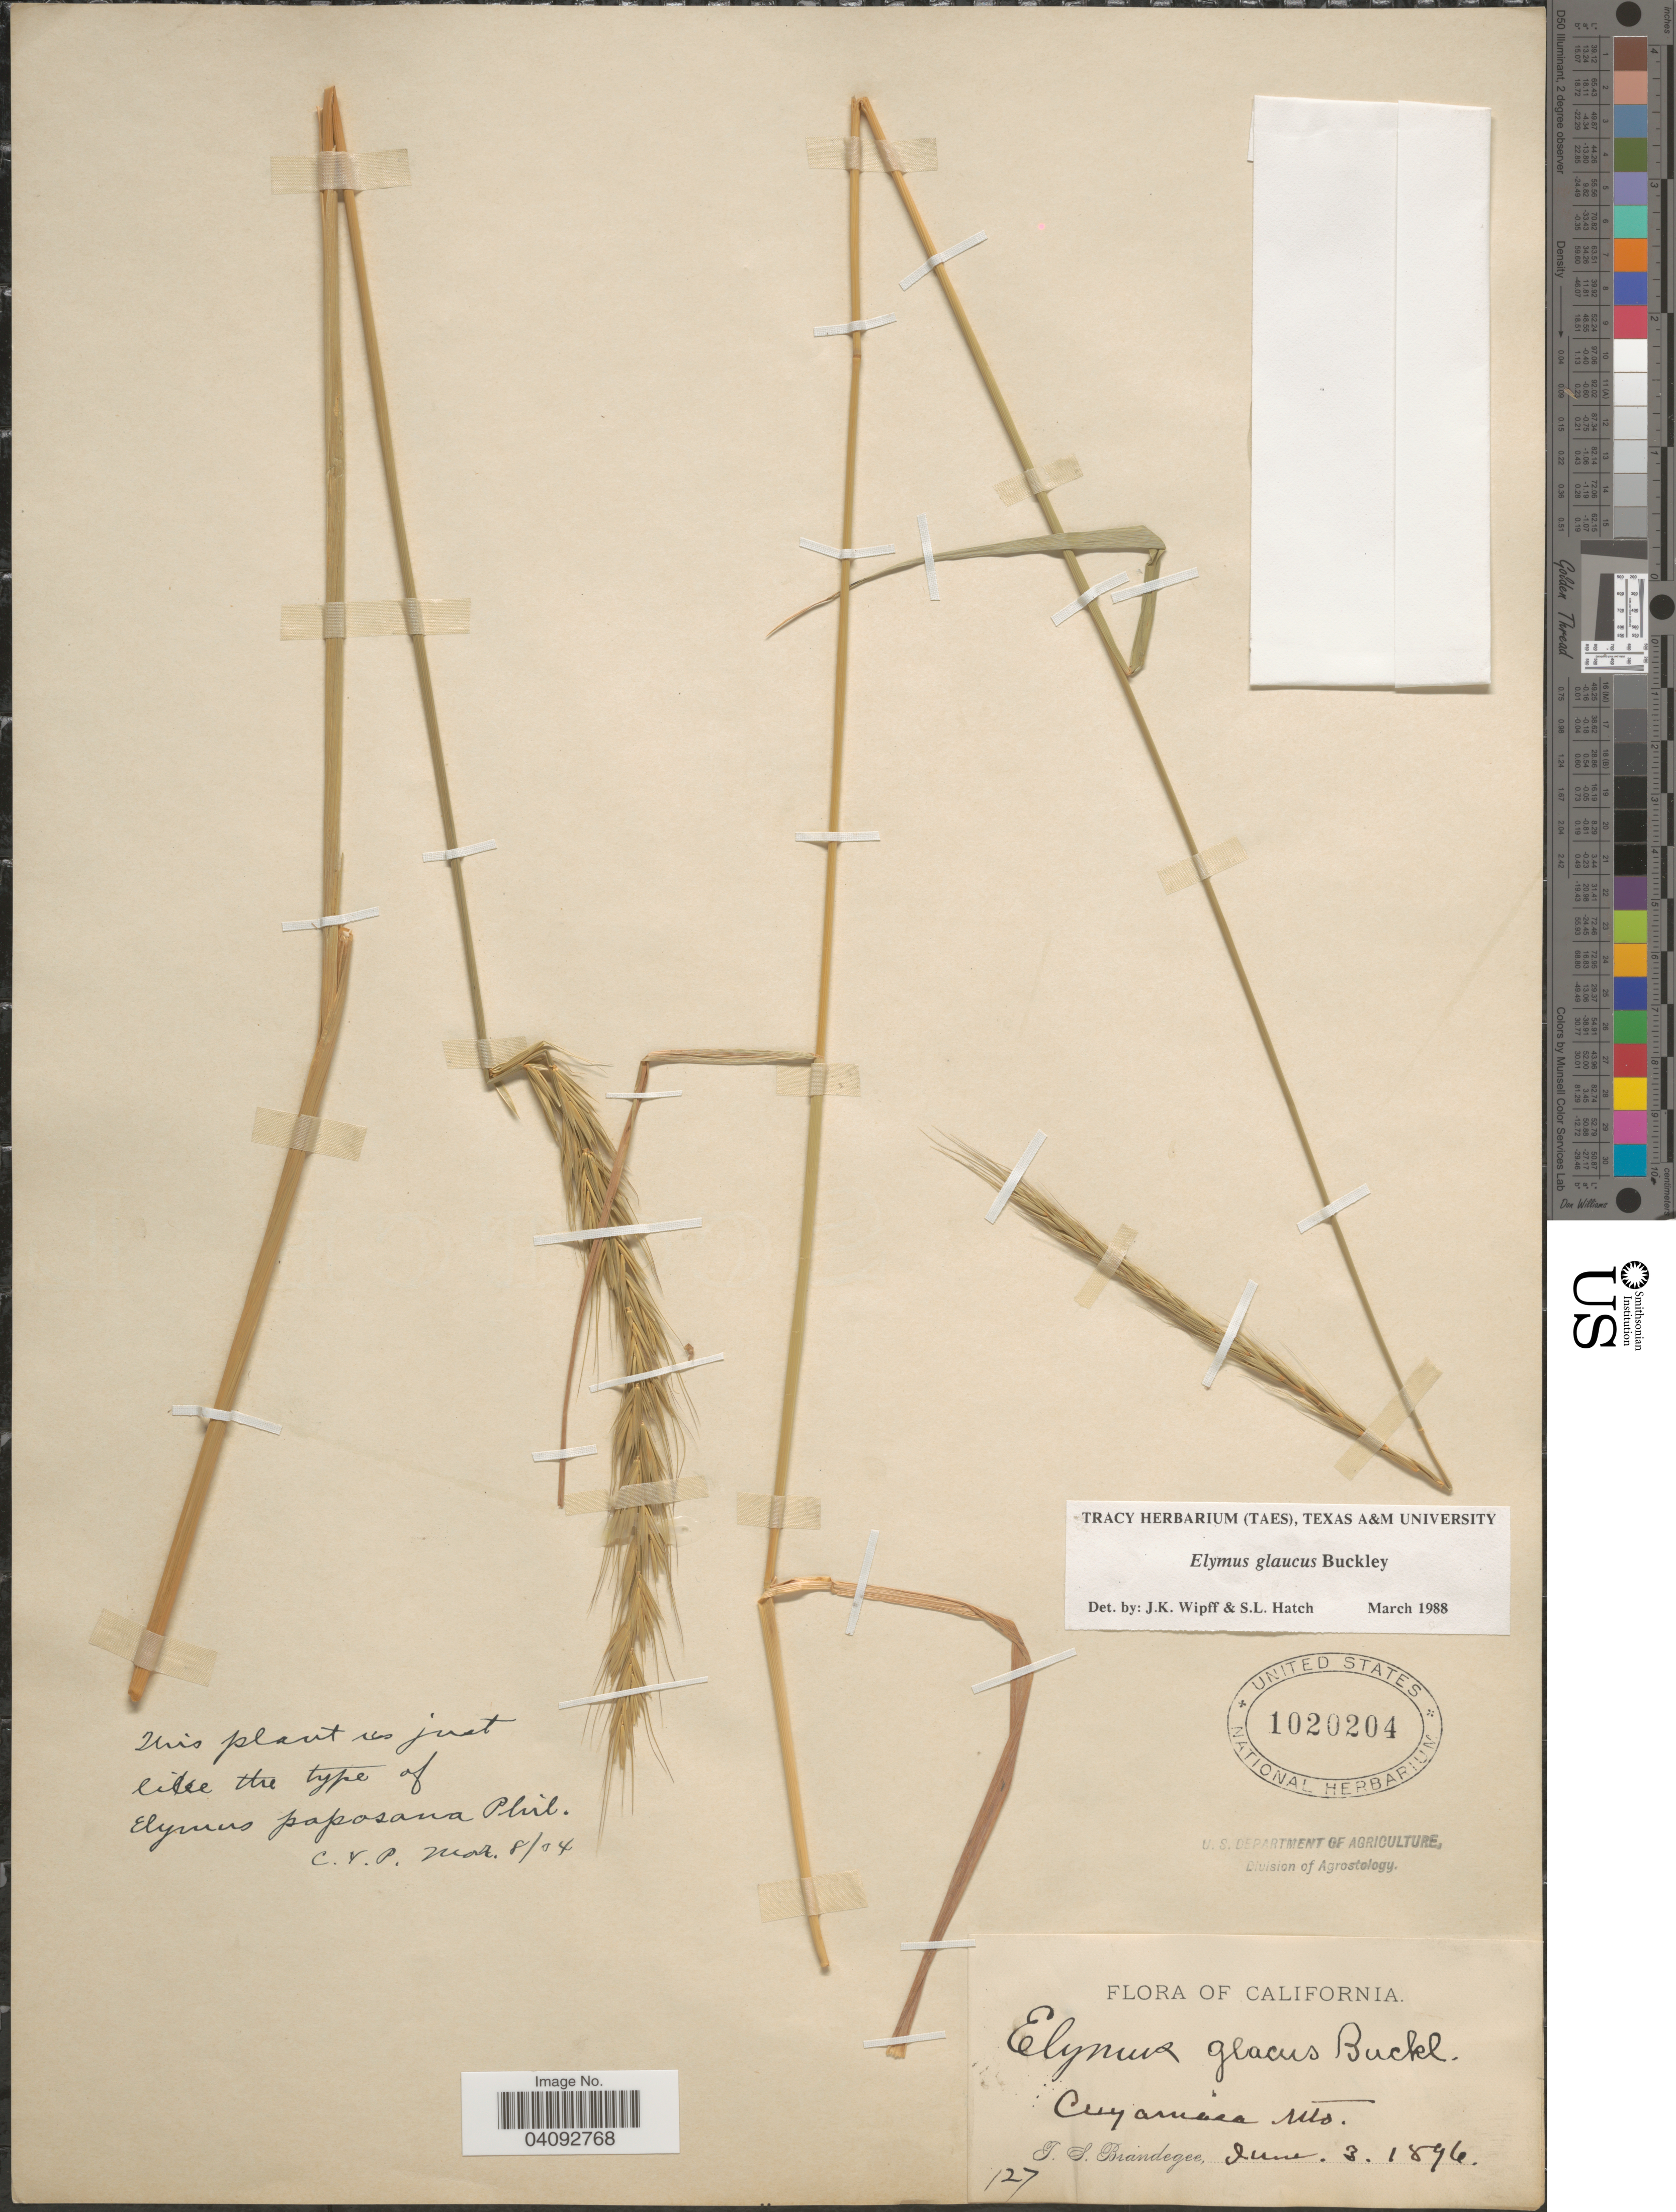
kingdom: Plantae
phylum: Tracheophyta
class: Liliopsida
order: Poales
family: Poaceae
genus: Elymus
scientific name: Elymus glaucus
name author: Buckley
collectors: T. S. Brandegee (herbarium)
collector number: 127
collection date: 1896-06-03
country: United States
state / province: California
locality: Cuyamaca Mts.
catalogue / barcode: US 1020204